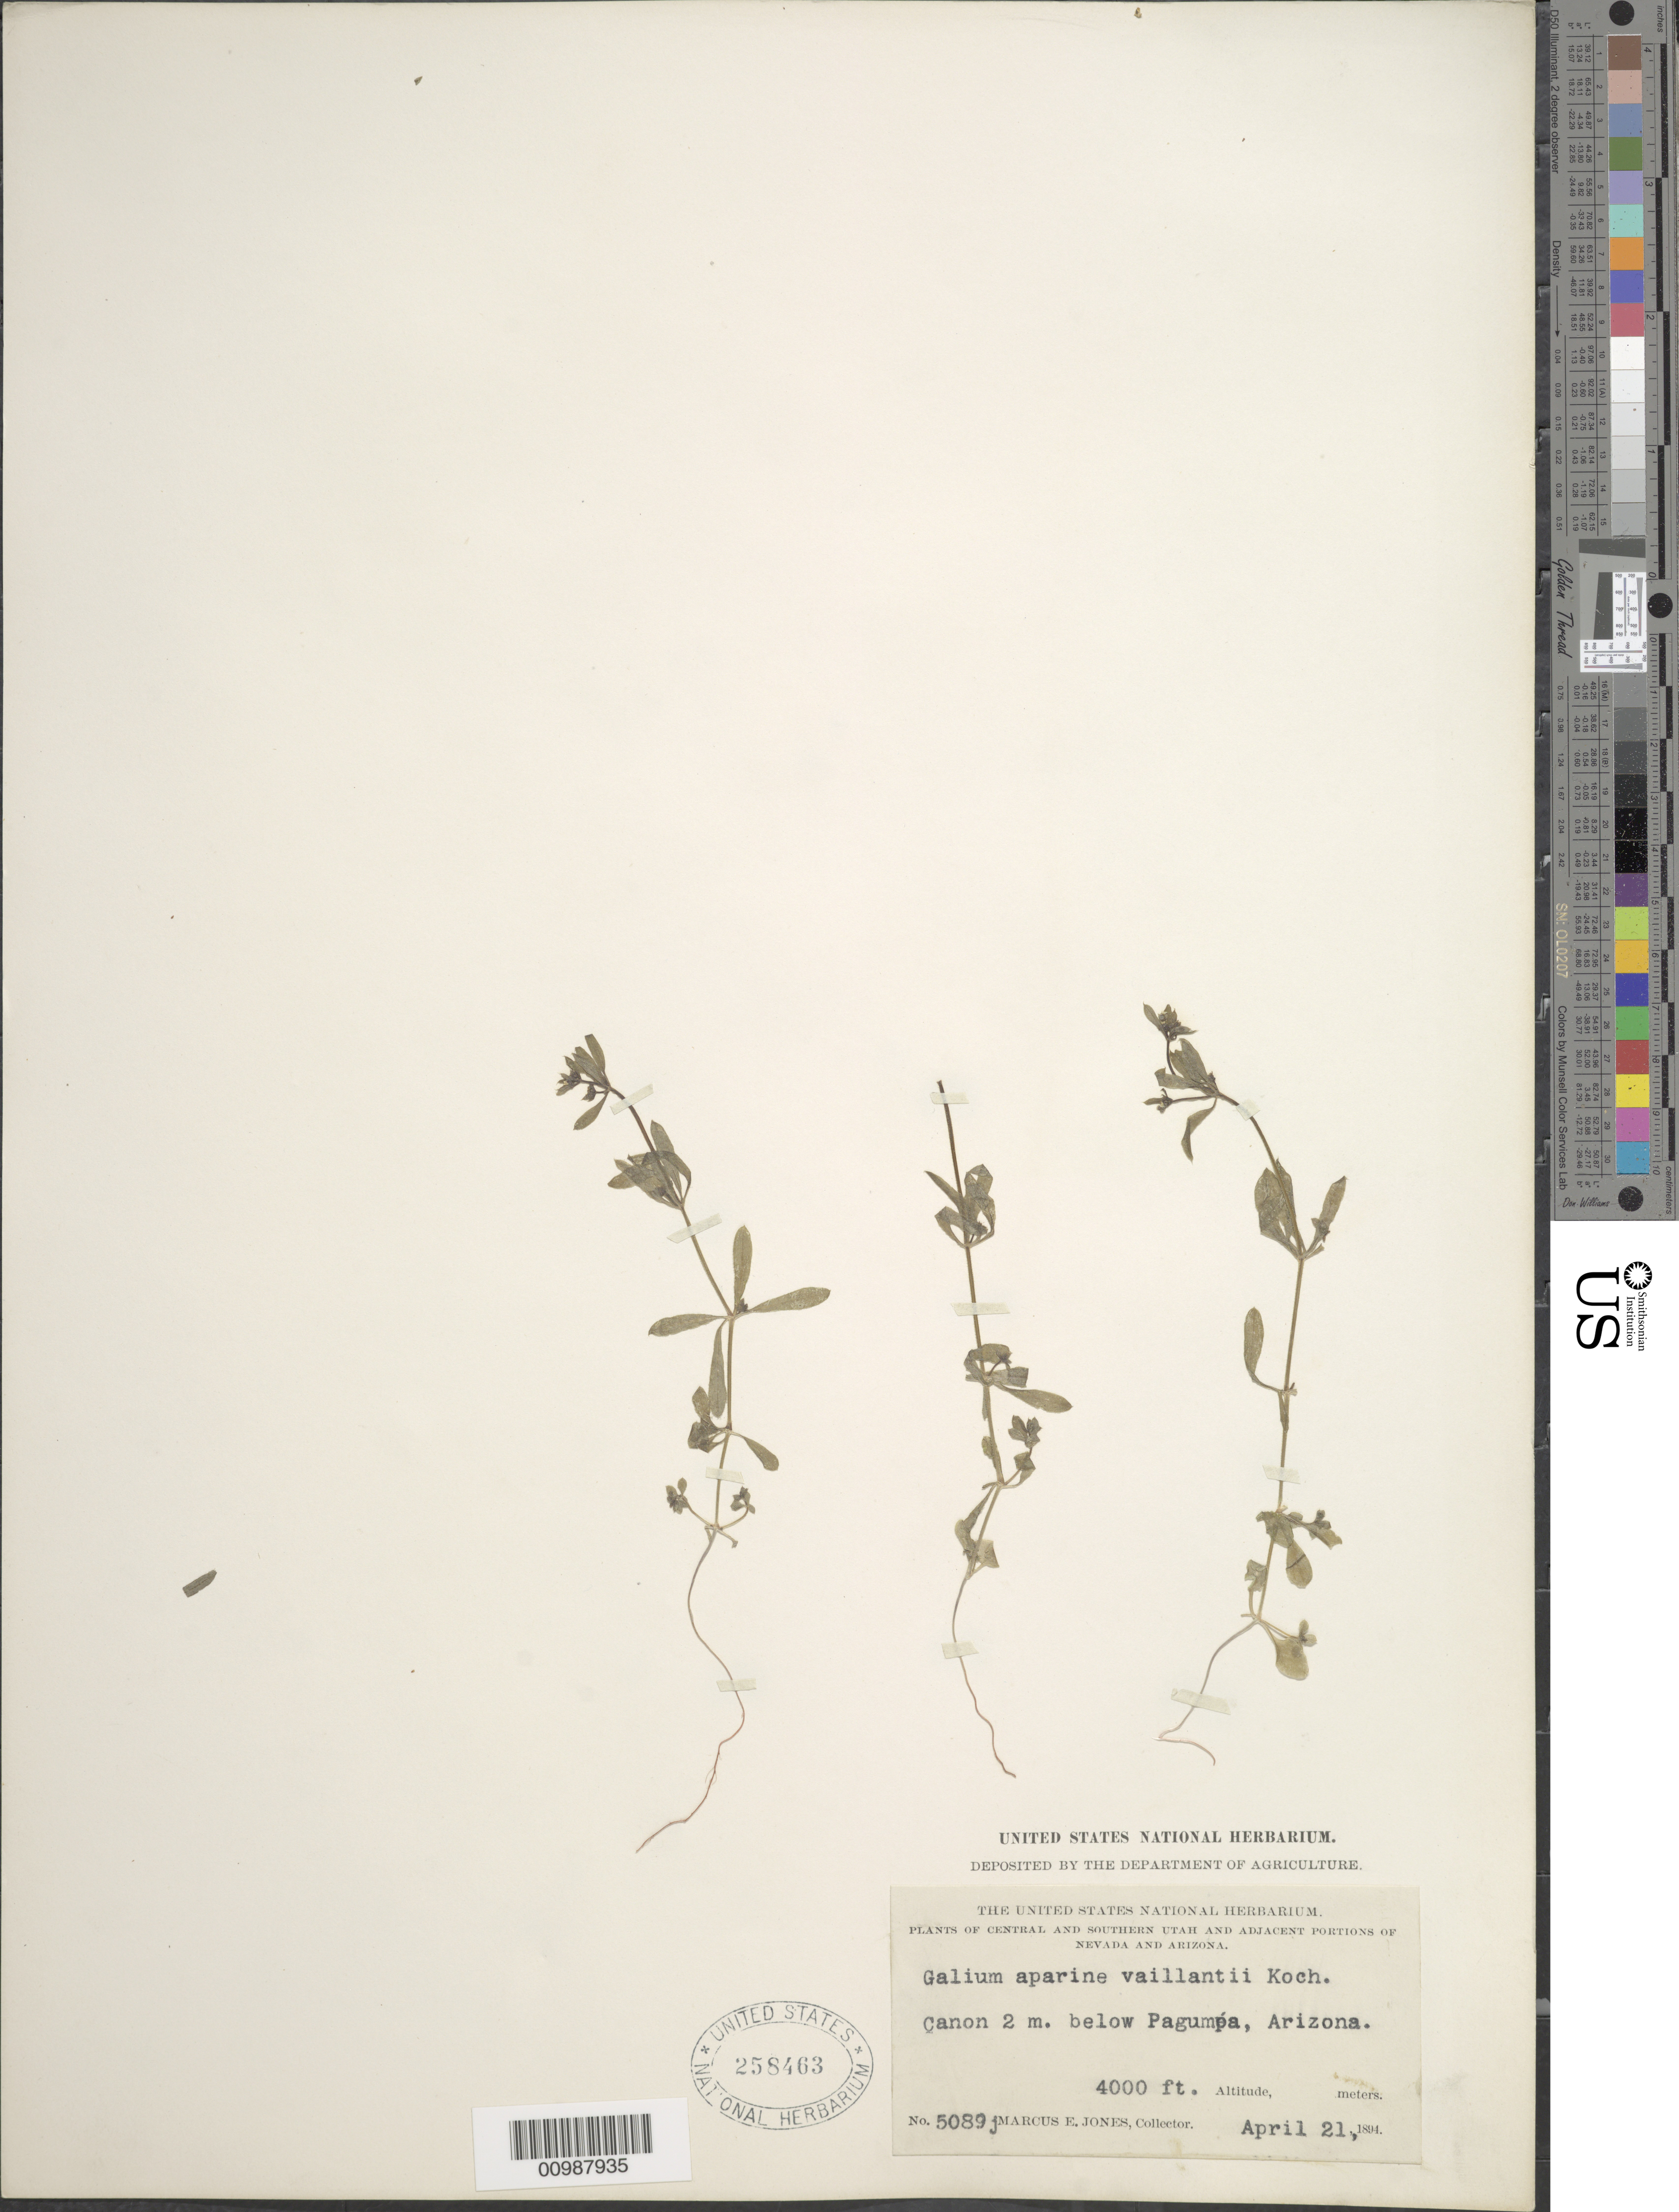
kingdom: Plantae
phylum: Tracheophyta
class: Magnoliopsida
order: Gentianales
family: Rubiaceae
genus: Galium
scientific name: Galium aparine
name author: L.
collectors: M. E. Jones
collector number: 5089j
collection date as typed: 21 Apr 1894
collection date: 1894-04-21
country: United States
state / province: Arizona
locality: Canyon 2 miles below Pagumpa.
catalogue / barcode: US 258463